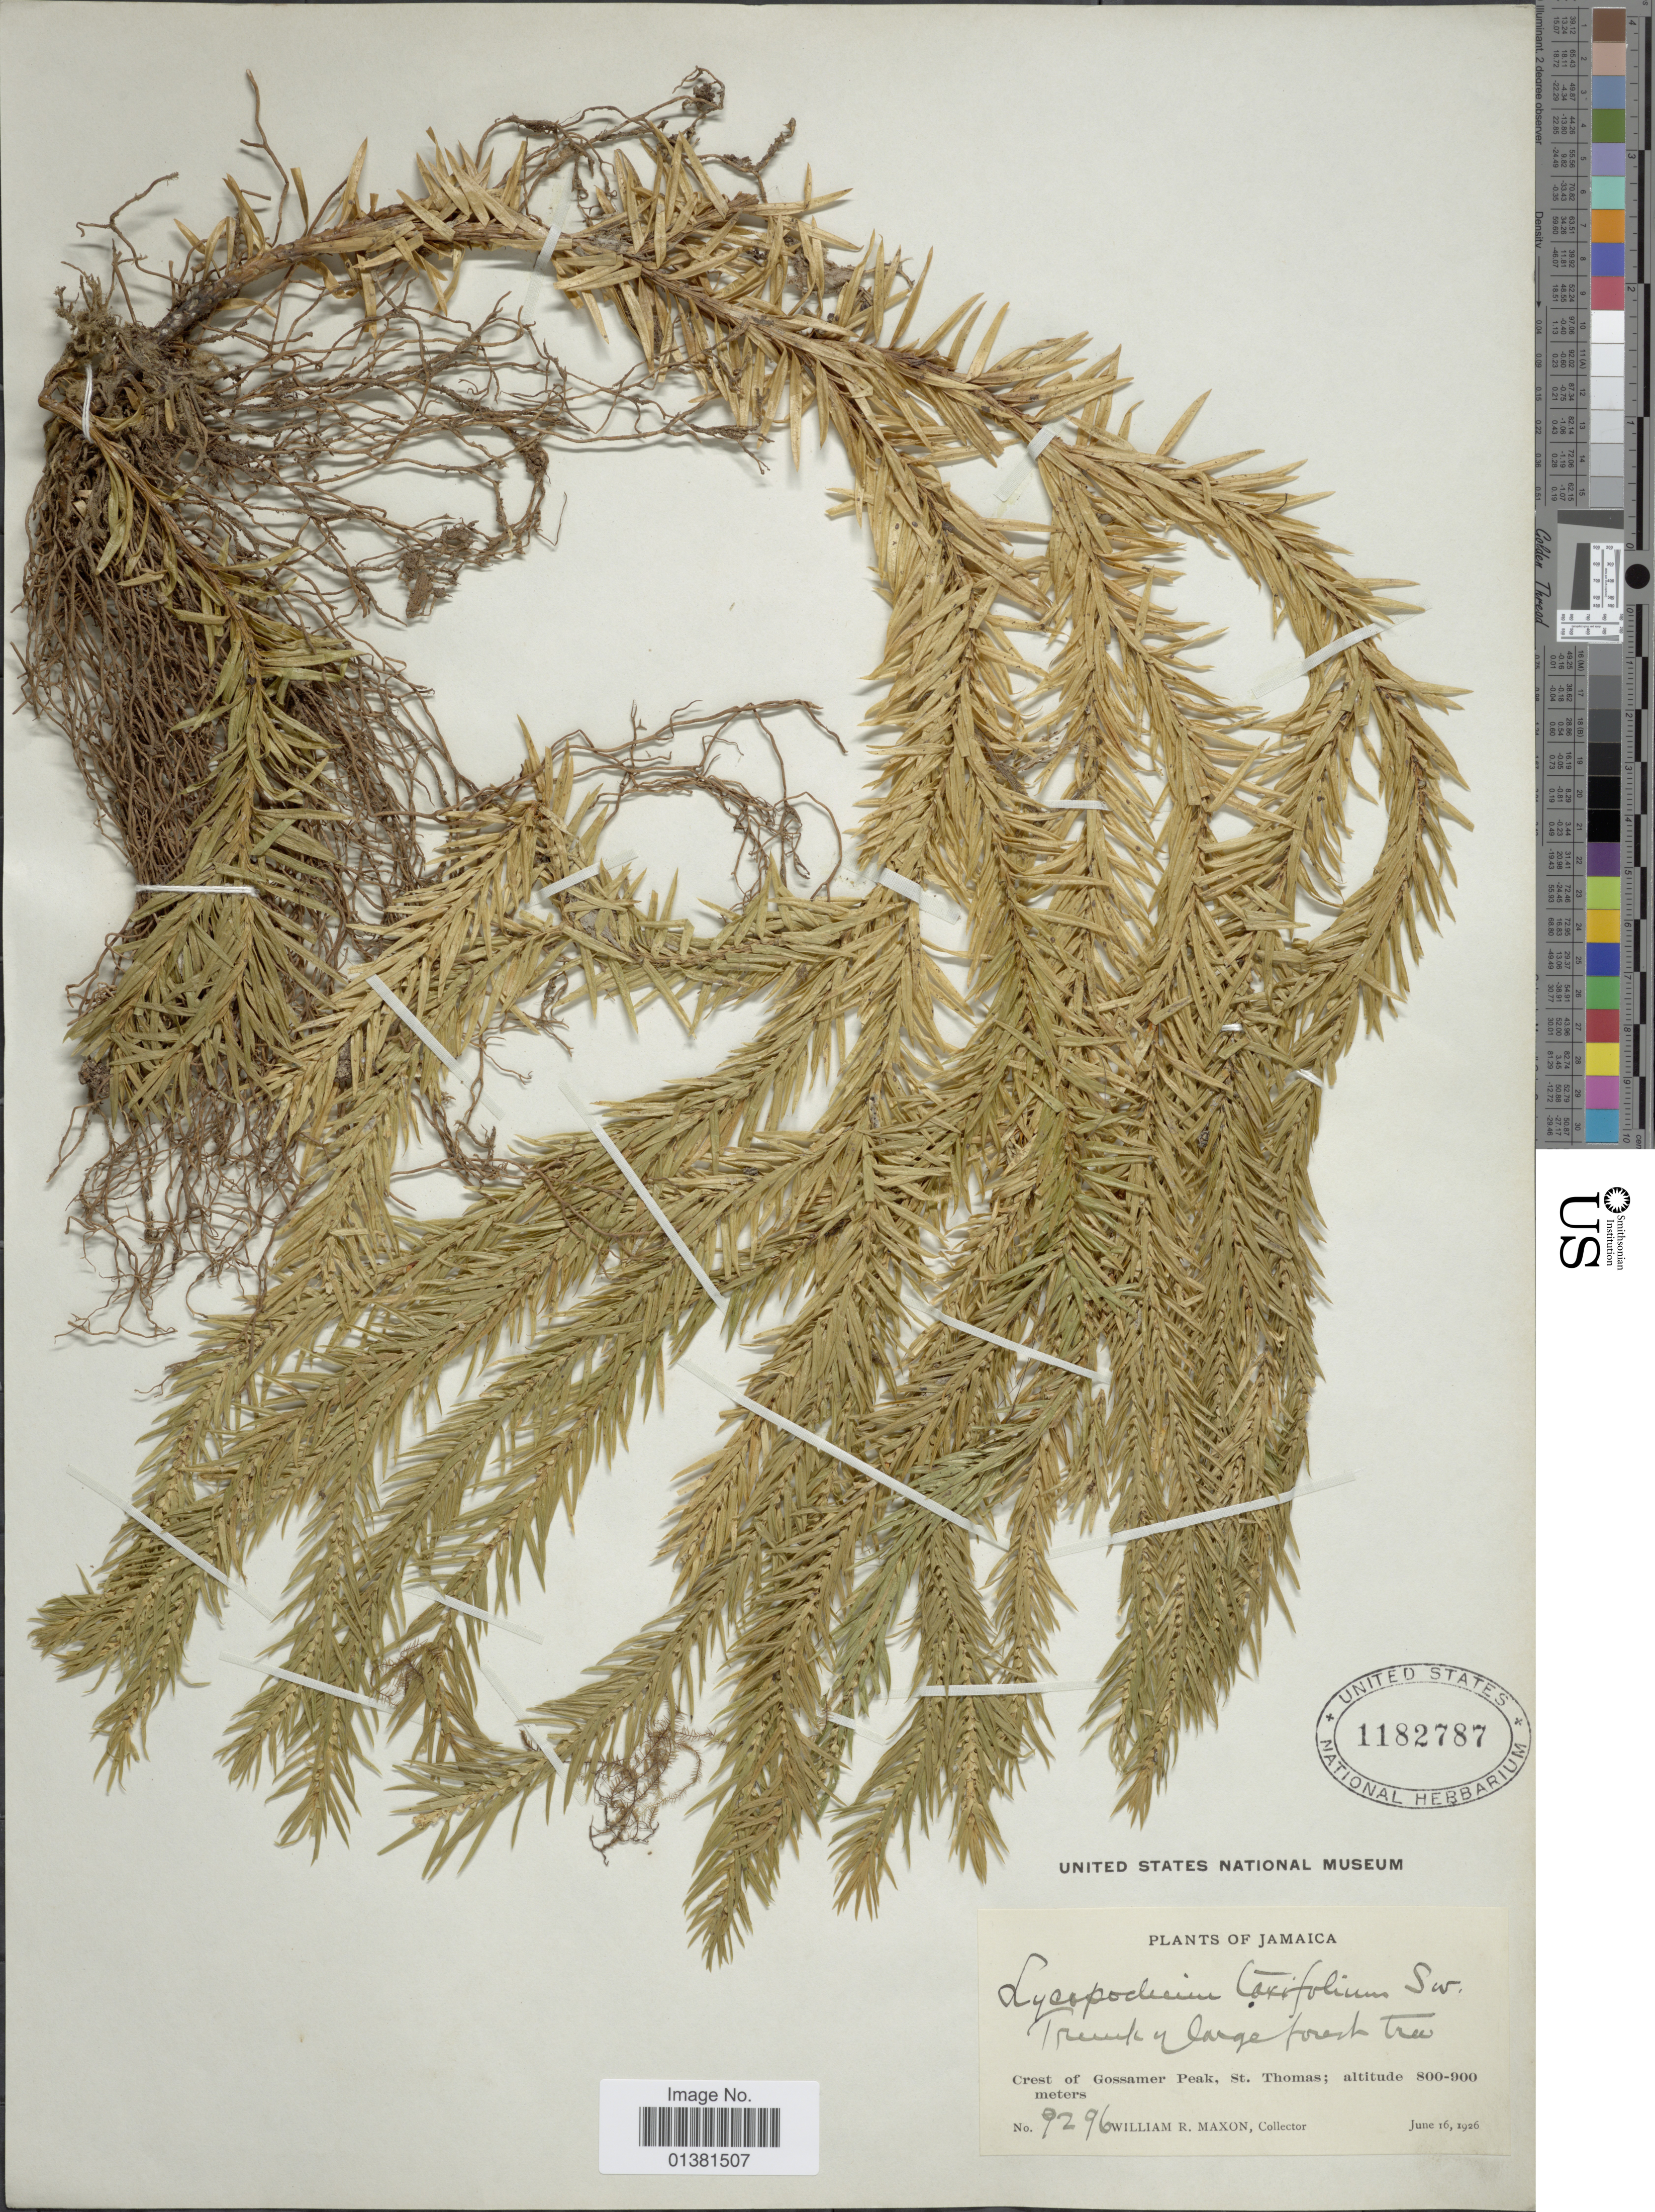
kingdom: Plantae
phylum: Tracheophyta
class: Lycopodiopsida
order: Lycopodiales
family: Lycopodiaceae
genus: Phlegmariurus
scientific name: Phlegmariurus taxifolius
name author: (Sw.) Á. Löve & D. Löve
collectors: W. R. Maxon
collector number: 9296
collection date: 1926-06-16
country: Jamaica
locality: Crest of Gossamer Peak, St. Thomas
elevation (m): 800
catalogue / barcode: US 1182787